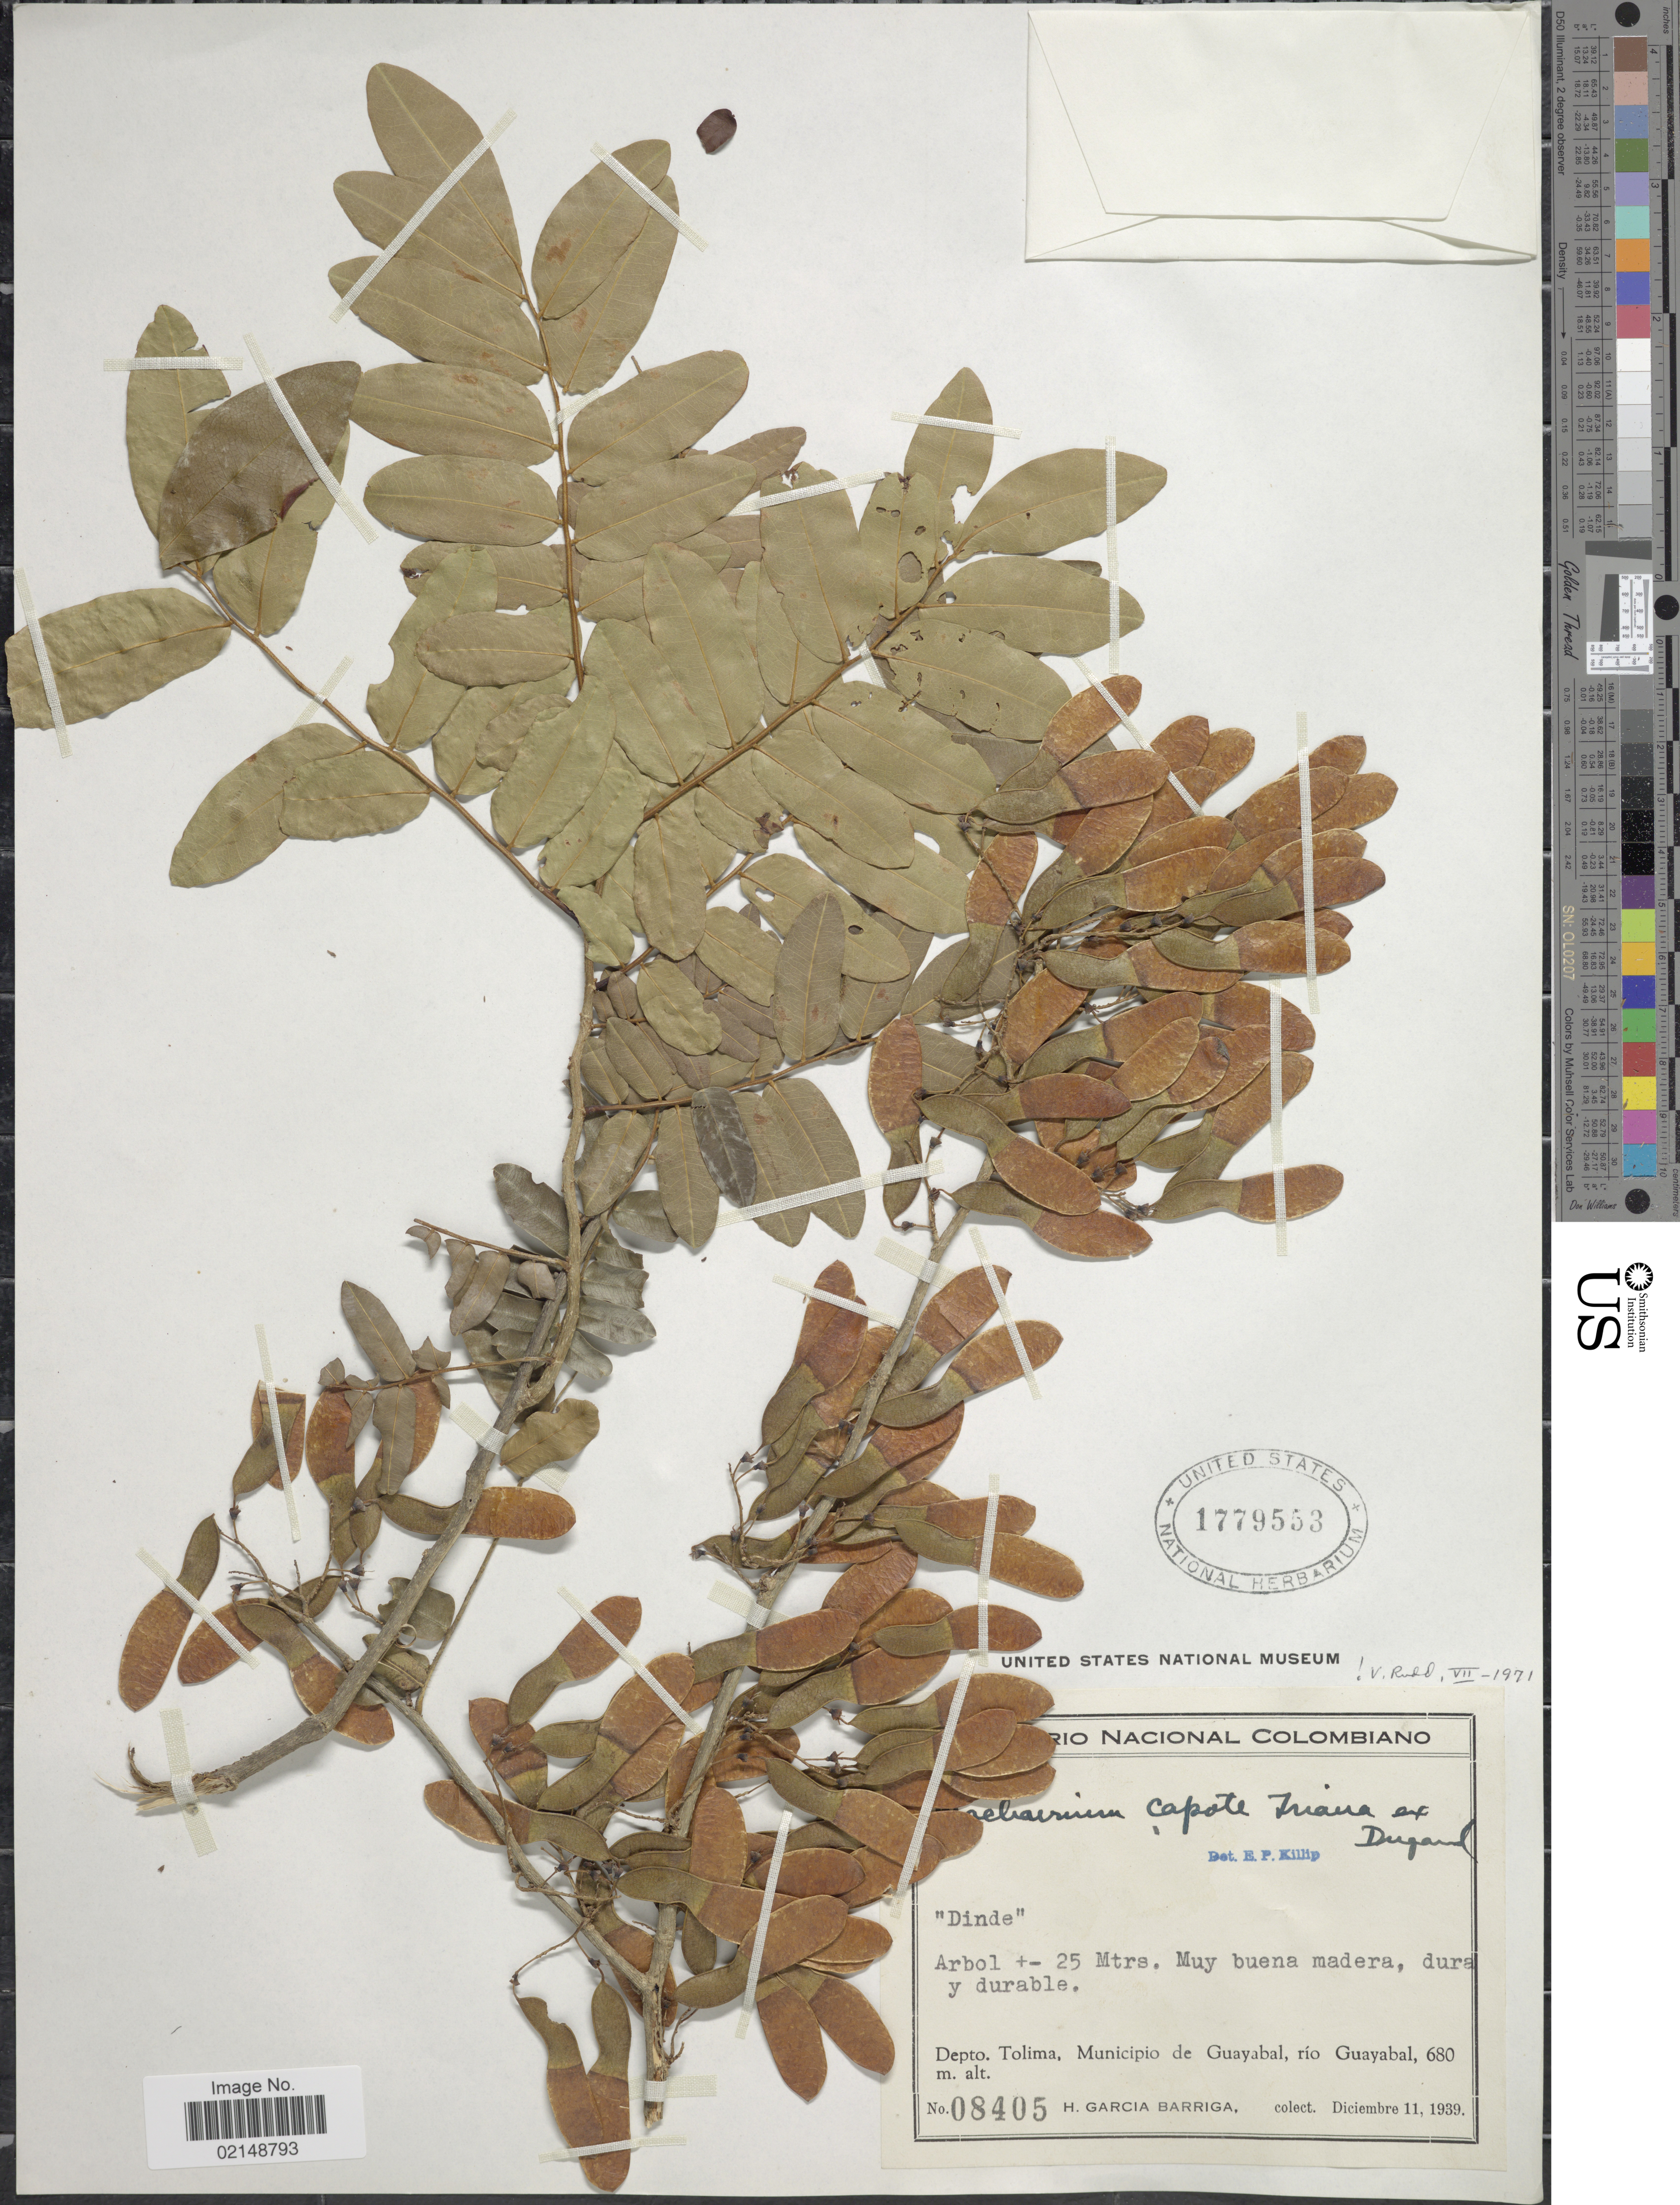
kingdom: Plantae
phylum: Tracheophyta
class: Magnoliopsida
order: Fabales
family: Fabaceae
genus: Machaerium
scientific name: Machaerium capote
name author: Triana ex Dugand G.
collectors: H. García Barriga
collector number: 08405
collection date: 1939-12-11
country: Colombia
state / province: Tolima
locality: Municipio de Guayabal, Rio Guayabal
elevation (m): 680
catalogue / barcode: US 1779553